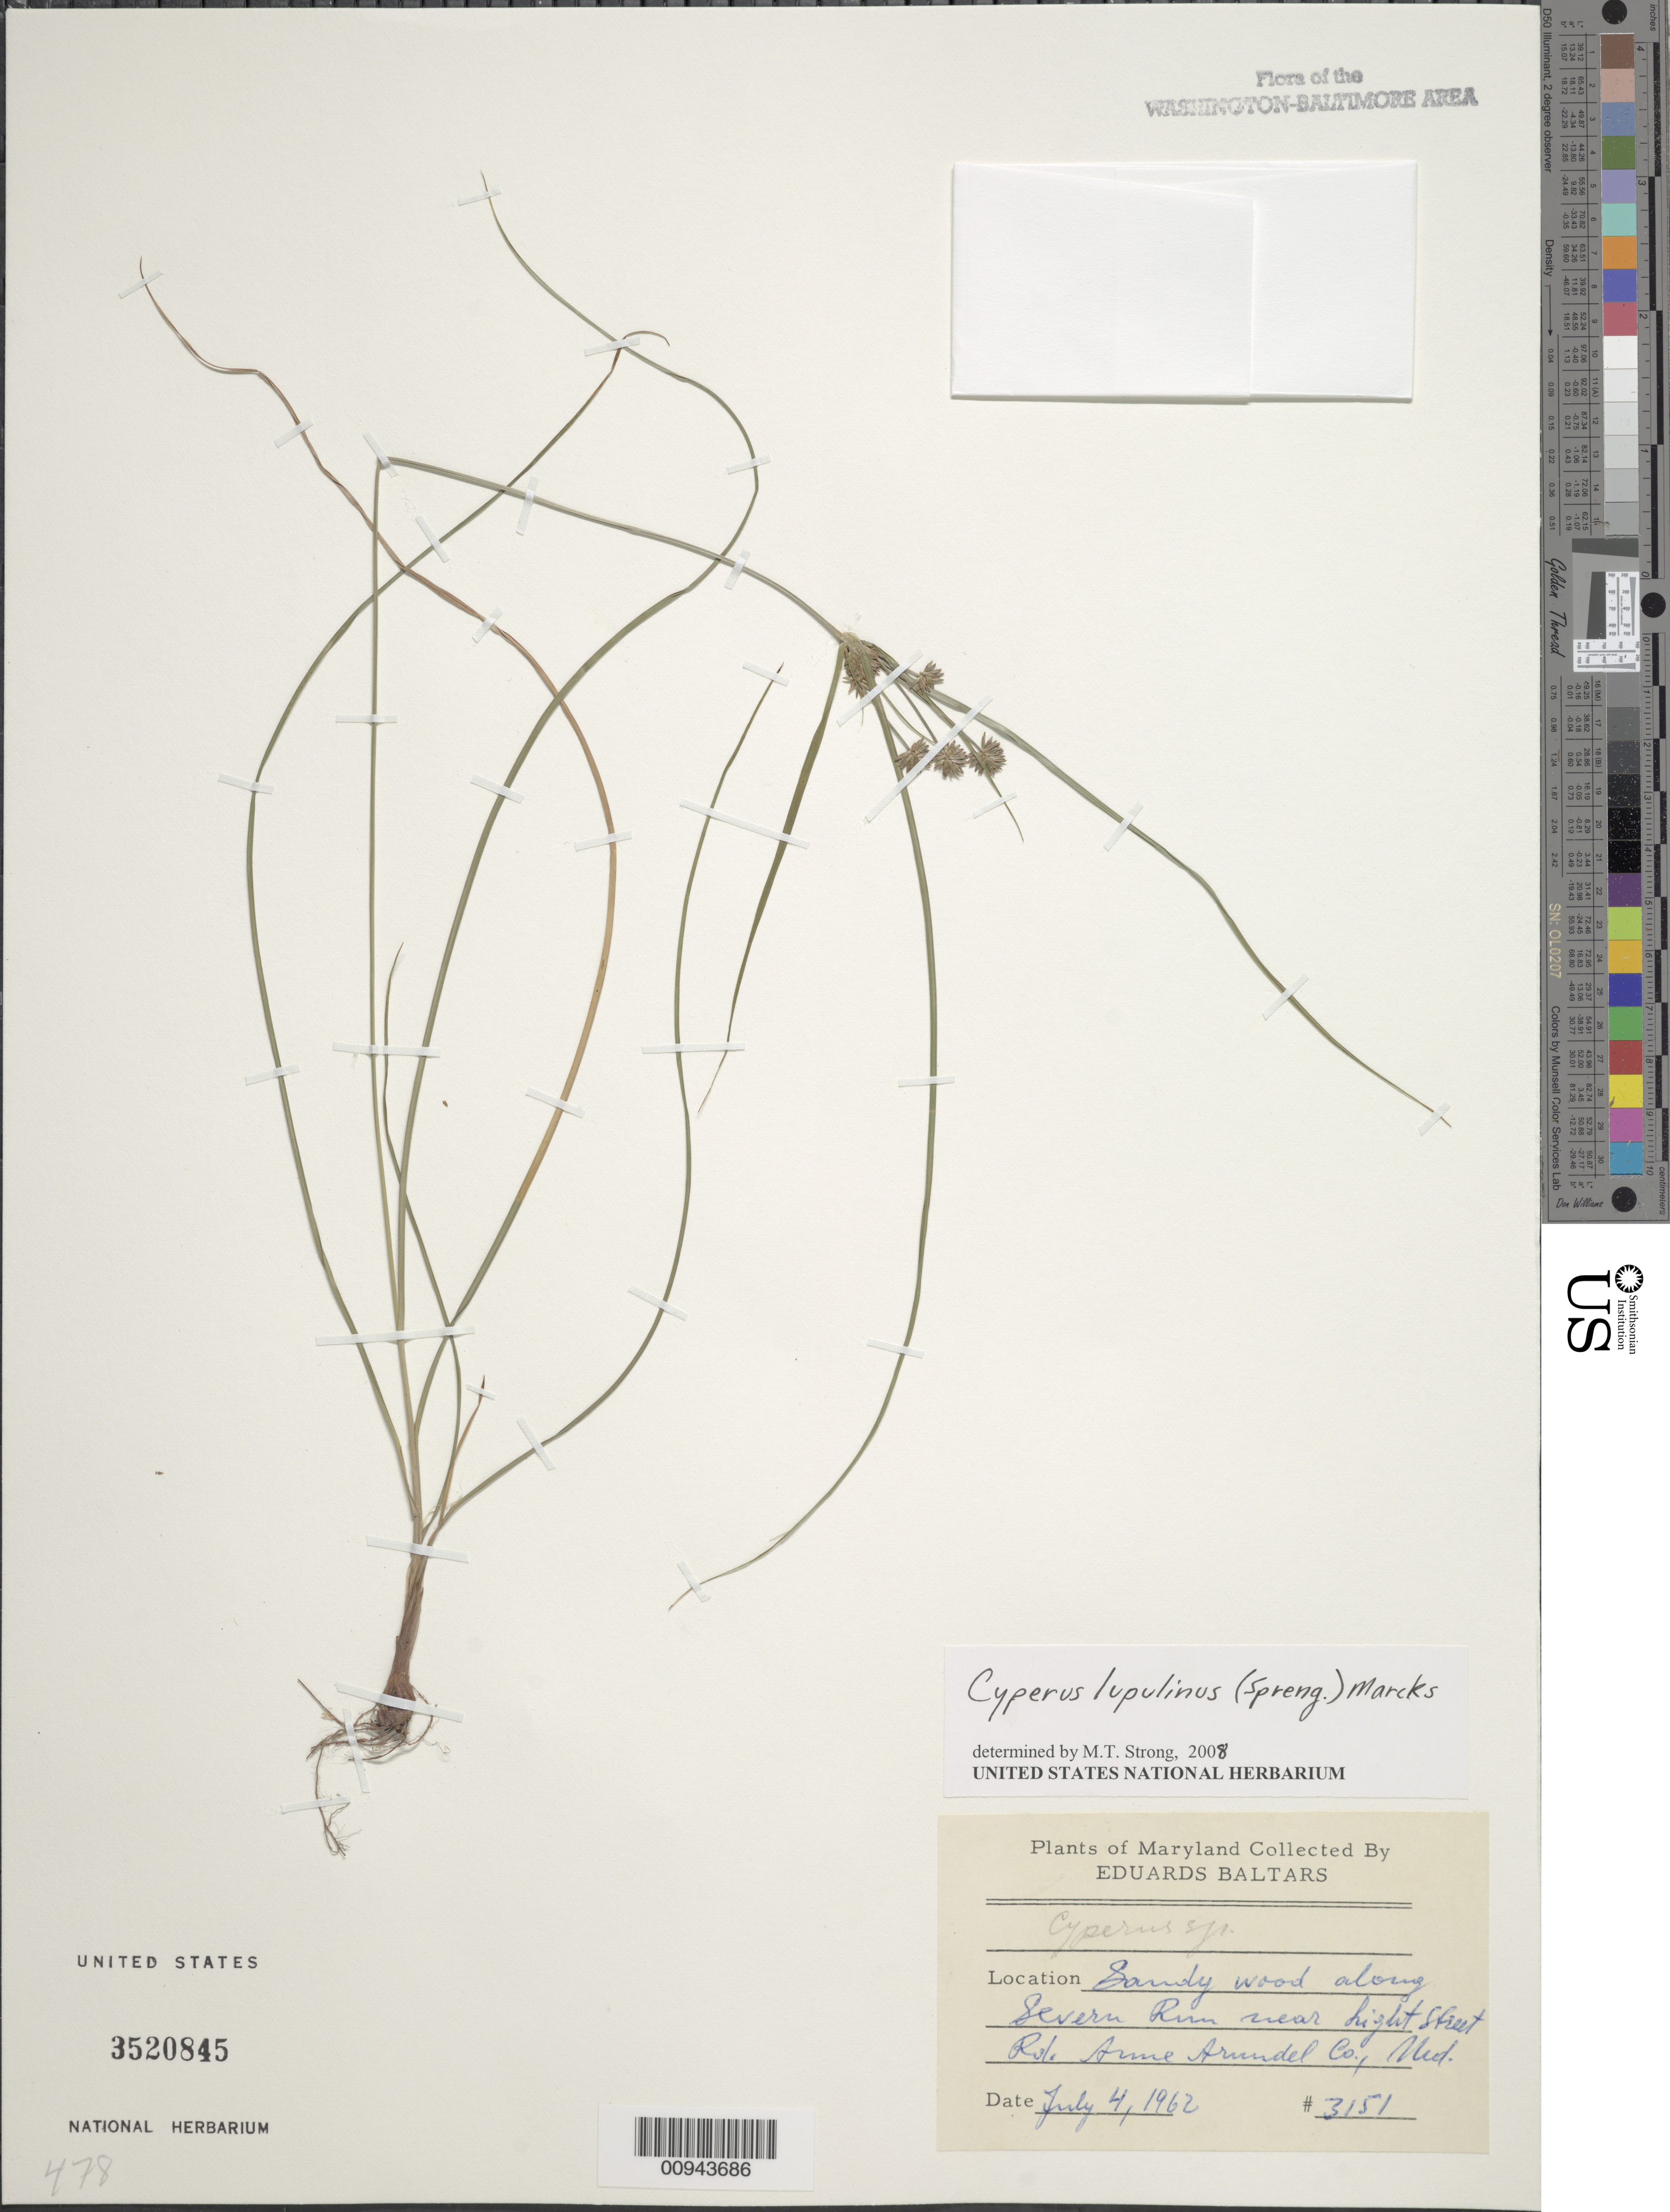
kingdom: Plantae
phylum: Tracheophyta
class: Liliopsida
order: Poales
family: Cyperaceae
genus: Cyperus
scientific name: Cyperus lupulinus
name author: (Spreng.) Marcks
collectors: E. Baltars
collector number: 3151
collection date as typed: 4 Jul 1962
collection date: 1962-07-04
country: United States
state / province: Maryland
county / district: Anne Arundel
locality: Severn Run near Light street Rd.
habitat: sandy wood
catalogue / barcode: US 3520845